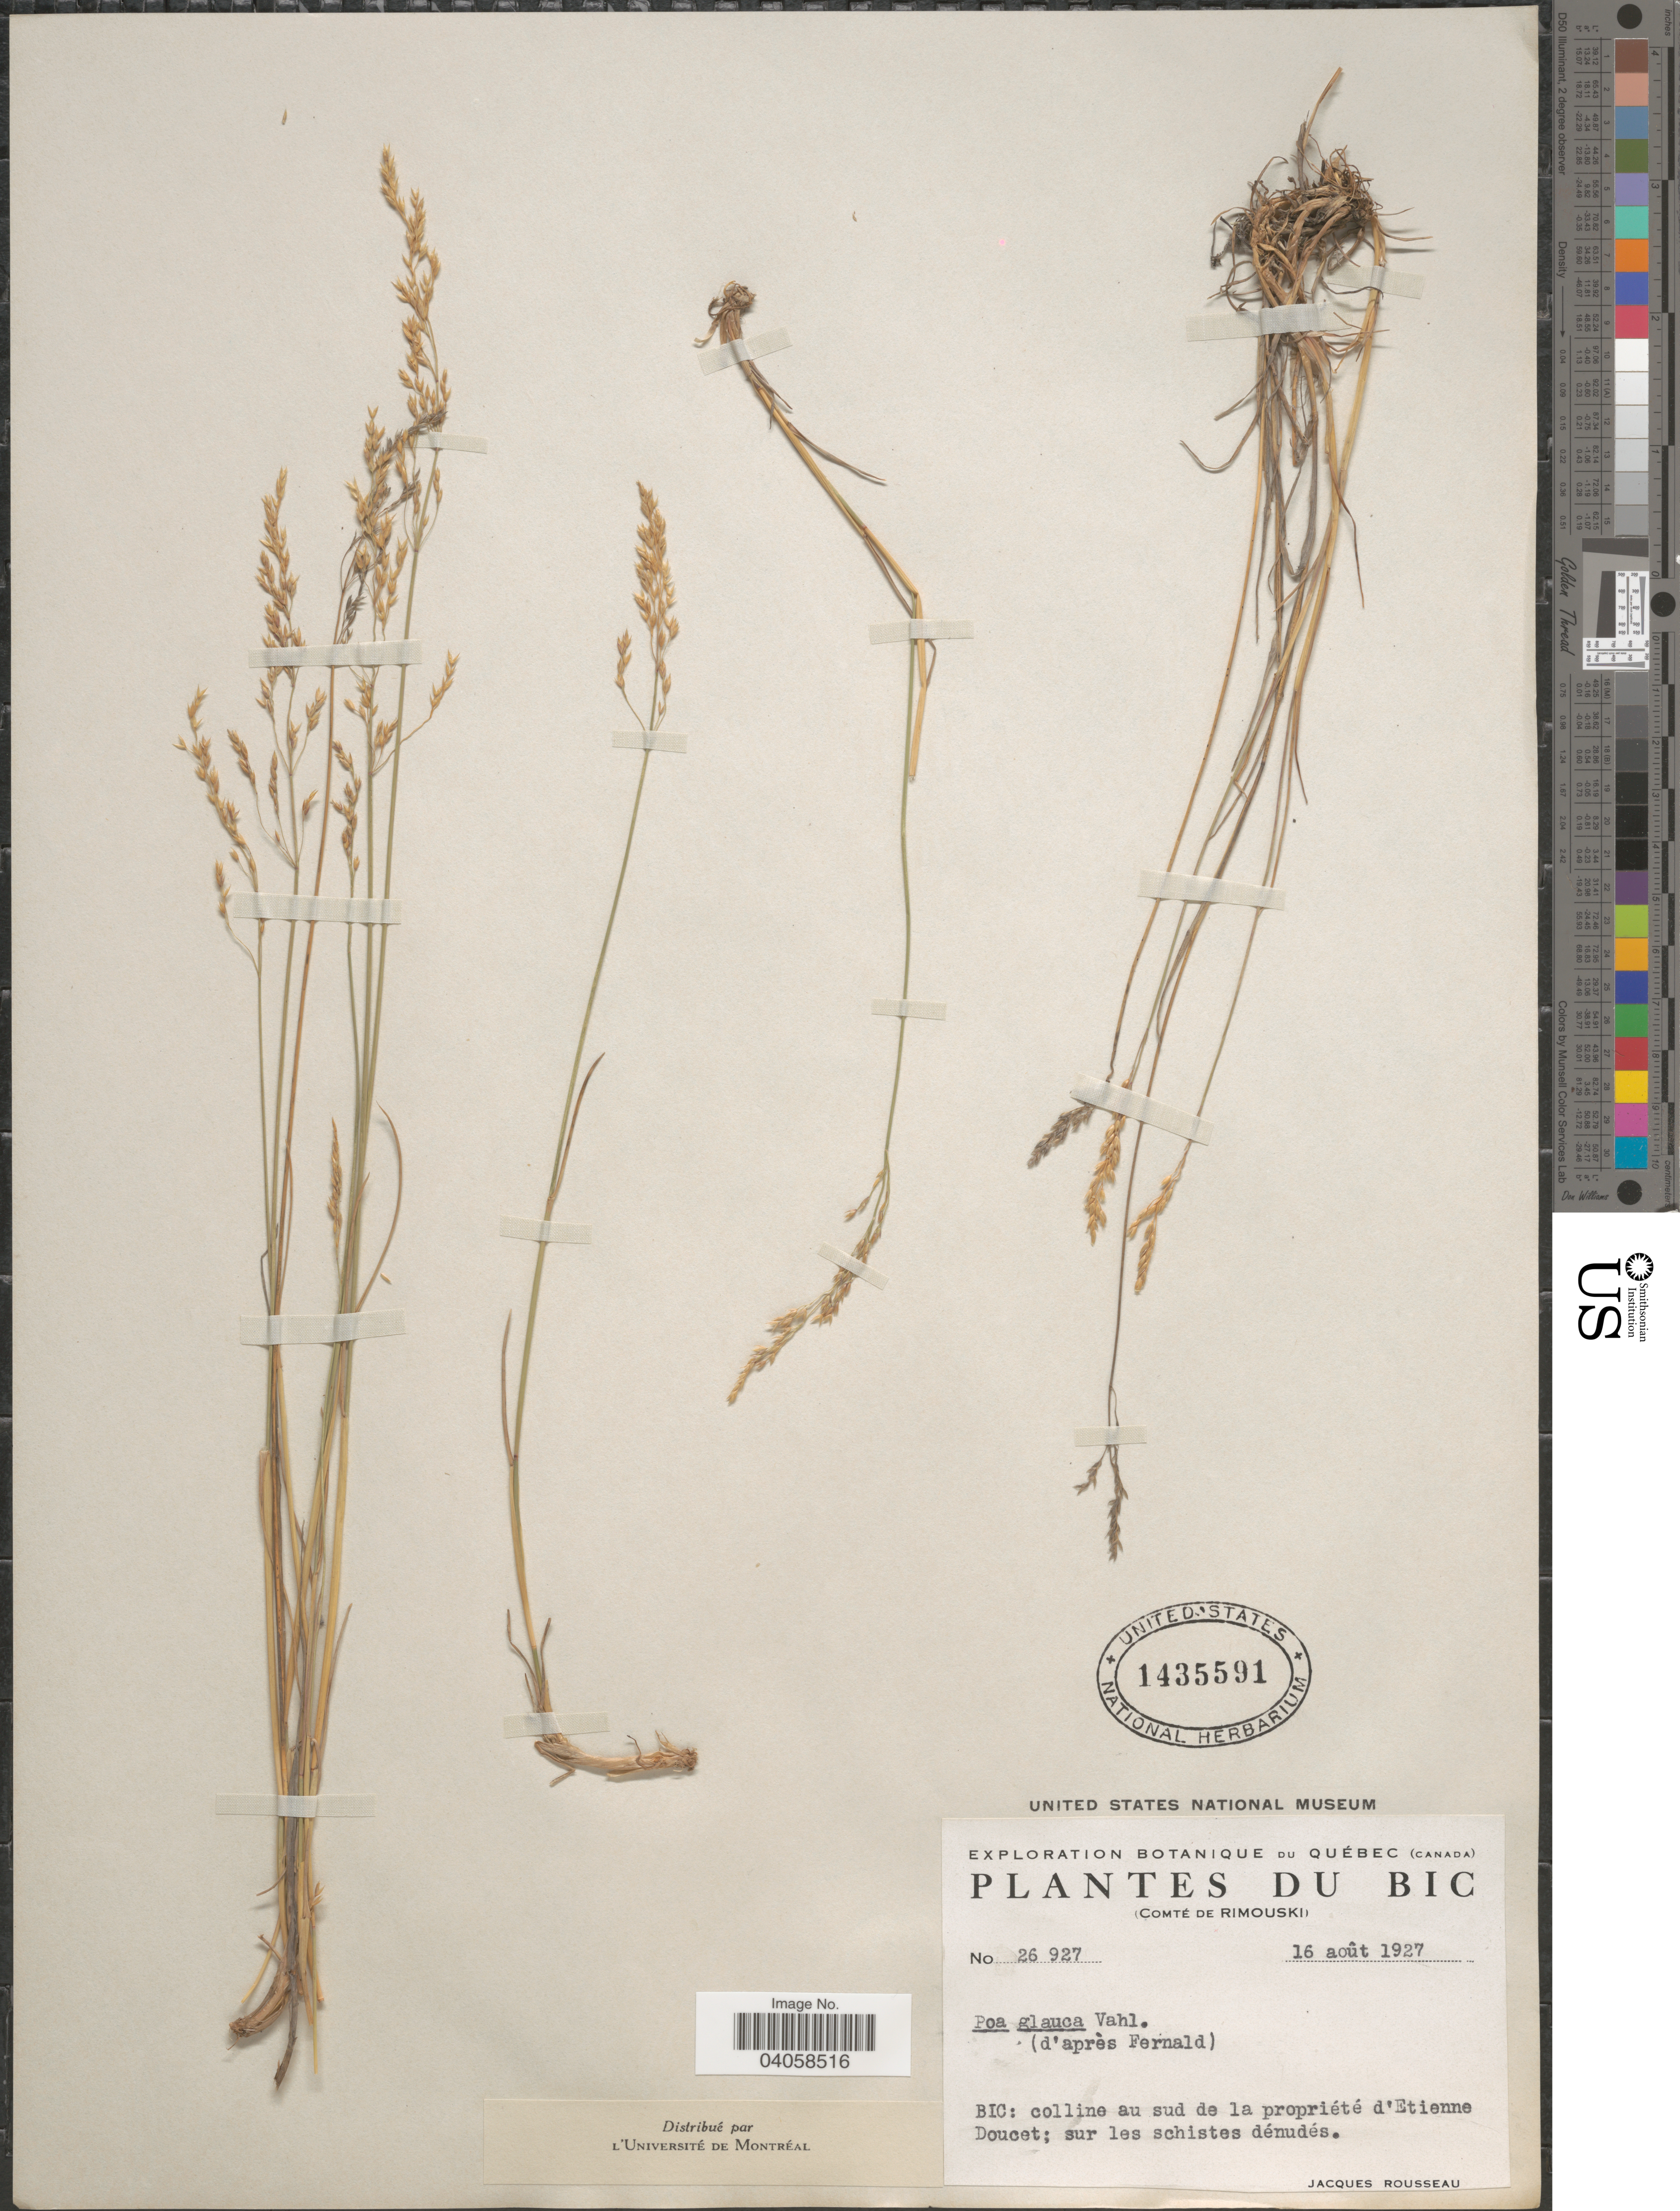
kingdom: Plantae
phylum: Tracheophyta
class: Liliopsida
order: Poales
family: Poaceae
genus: Poa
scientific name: Poa glauca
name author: Vahl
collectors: J. Rousseau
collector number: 26927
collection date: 1927-08-16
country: Canada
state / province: Quebec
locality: Bic. (Comté de Rimouski). Bic: colline au sud de la propriété d'Etienne. Doucet; sur les schistes dénudés.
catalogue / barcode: US 1435591